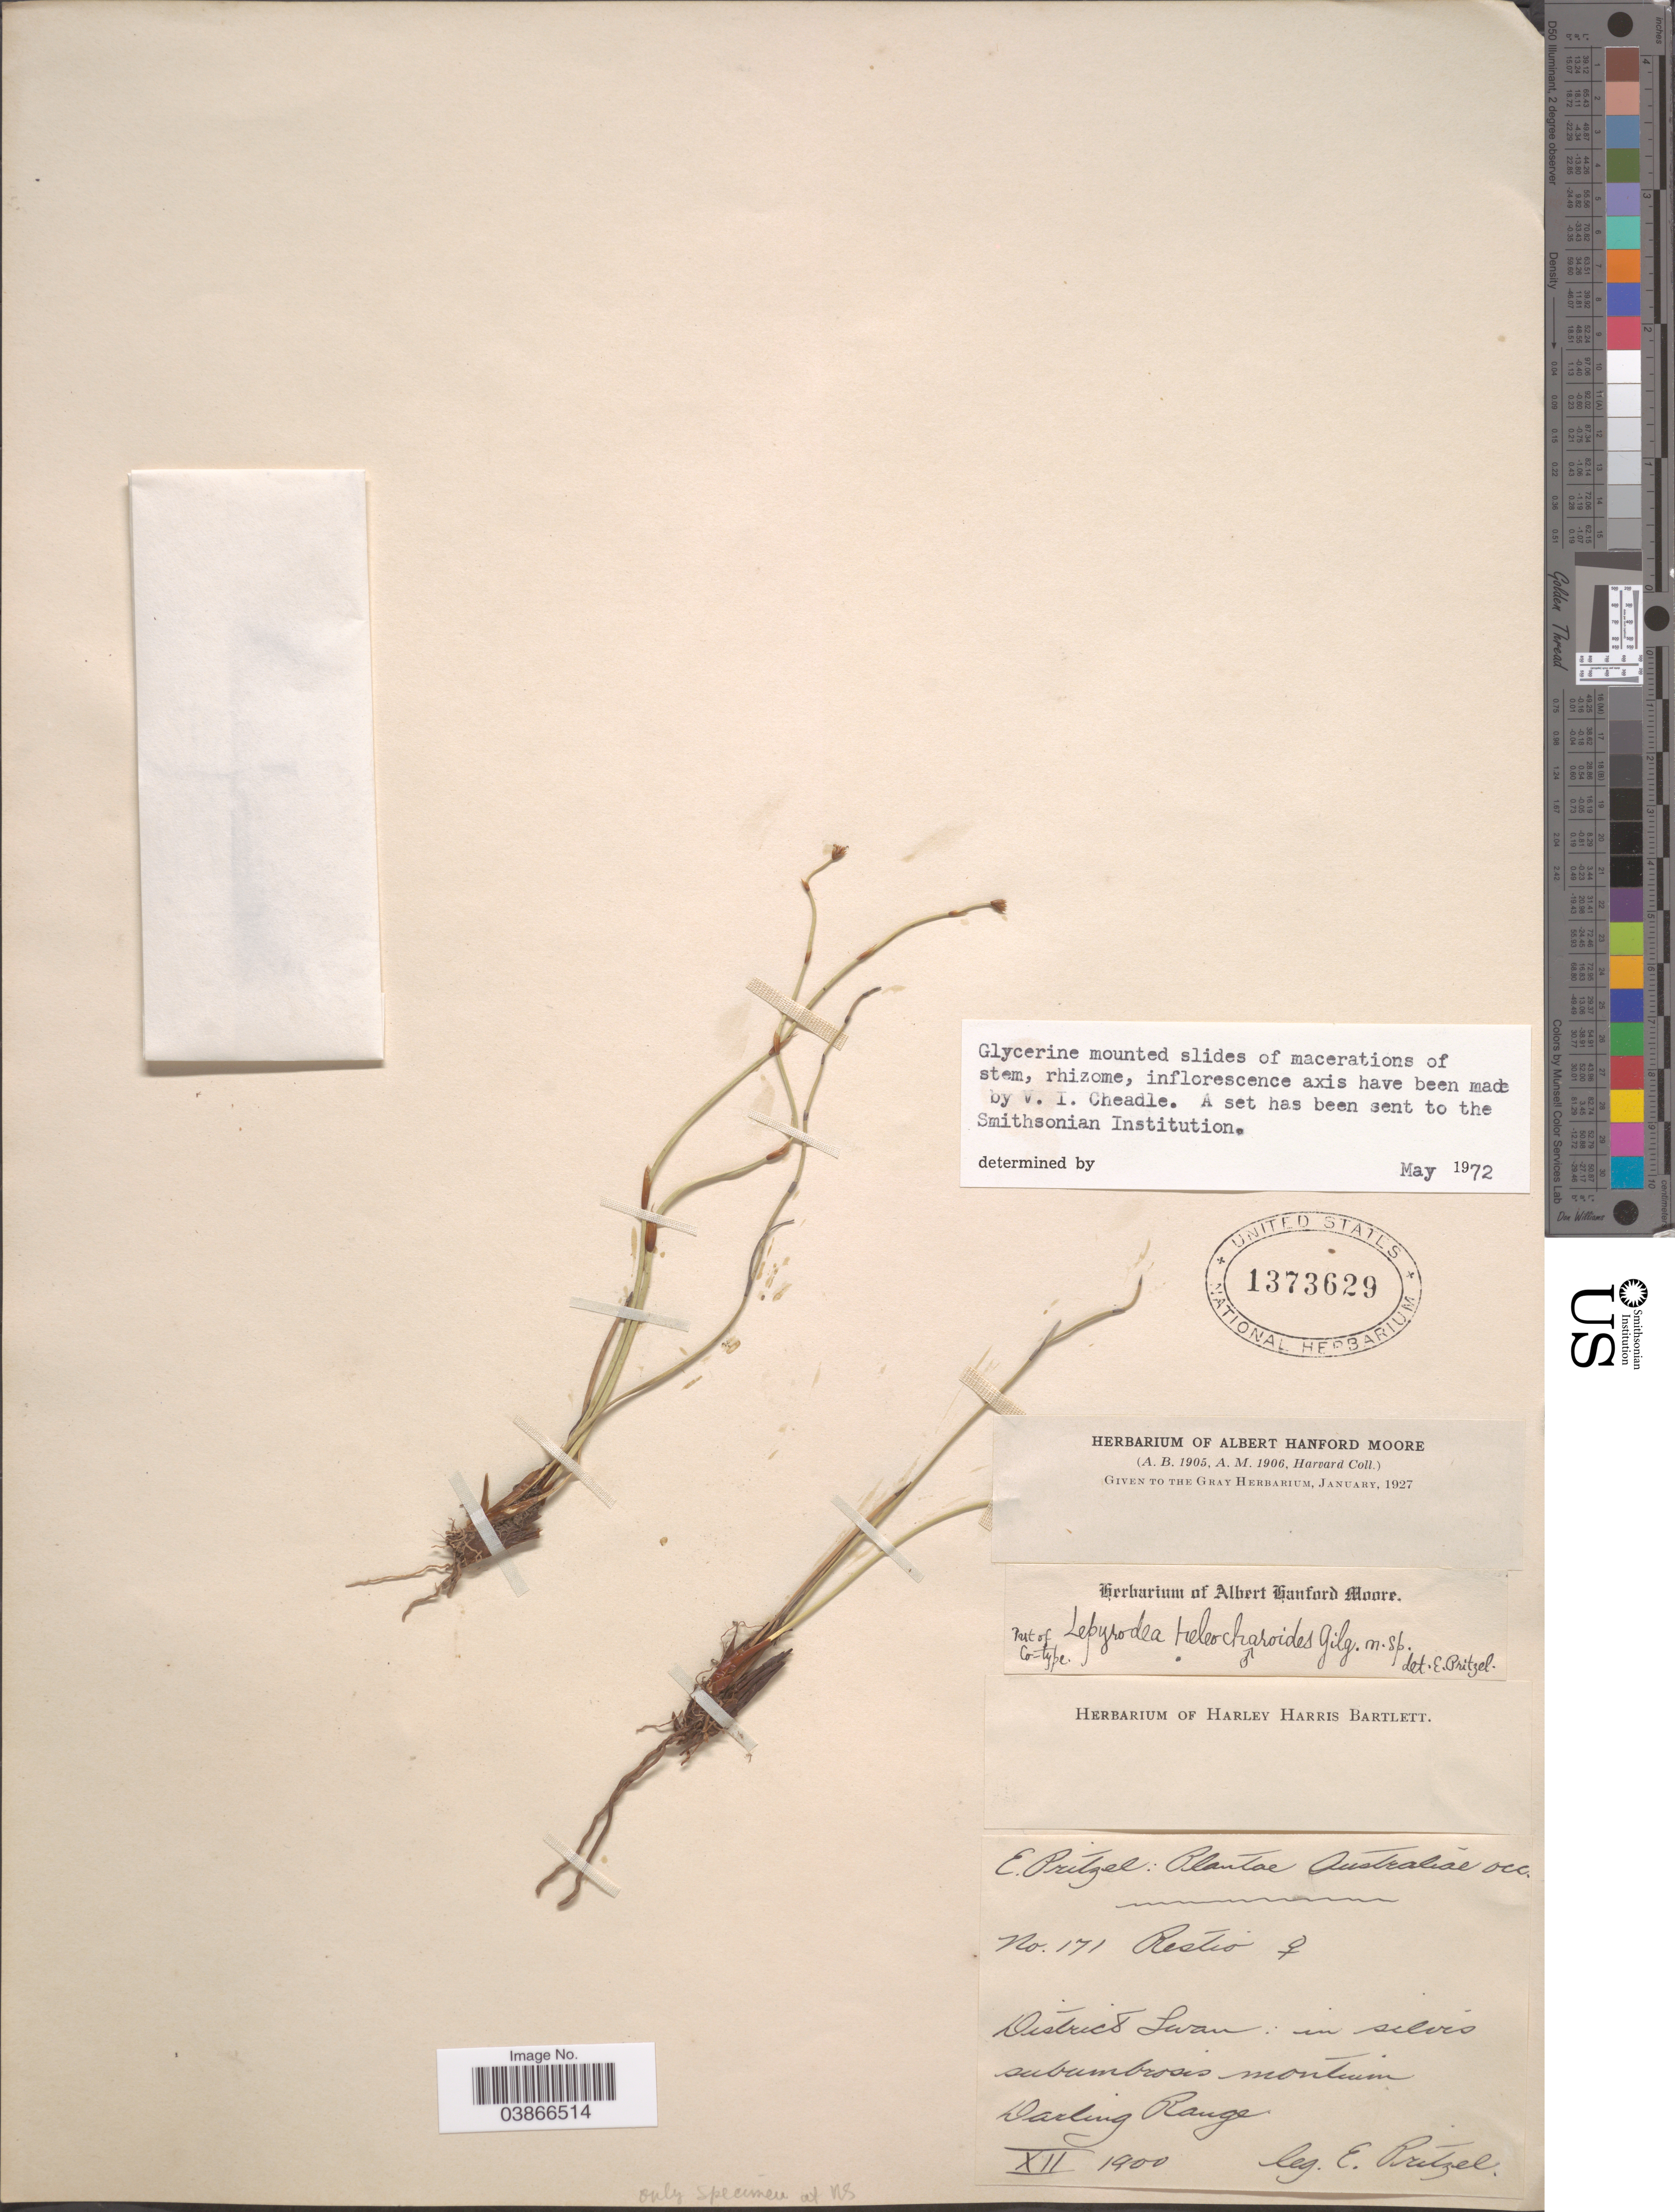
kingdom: Plantae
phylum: Tracheophyta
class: Liliopsida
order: Poales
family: Restionaceae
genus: Lepyrodia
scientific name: Lepyrodia heleocharoides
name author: Gilg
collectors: E. G. Pritzel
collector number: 171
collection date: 1900-12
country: Australia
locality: Australiae occ. District Swan: in silvis subumbrosis montium Darling Range.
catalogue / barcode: US 1373629